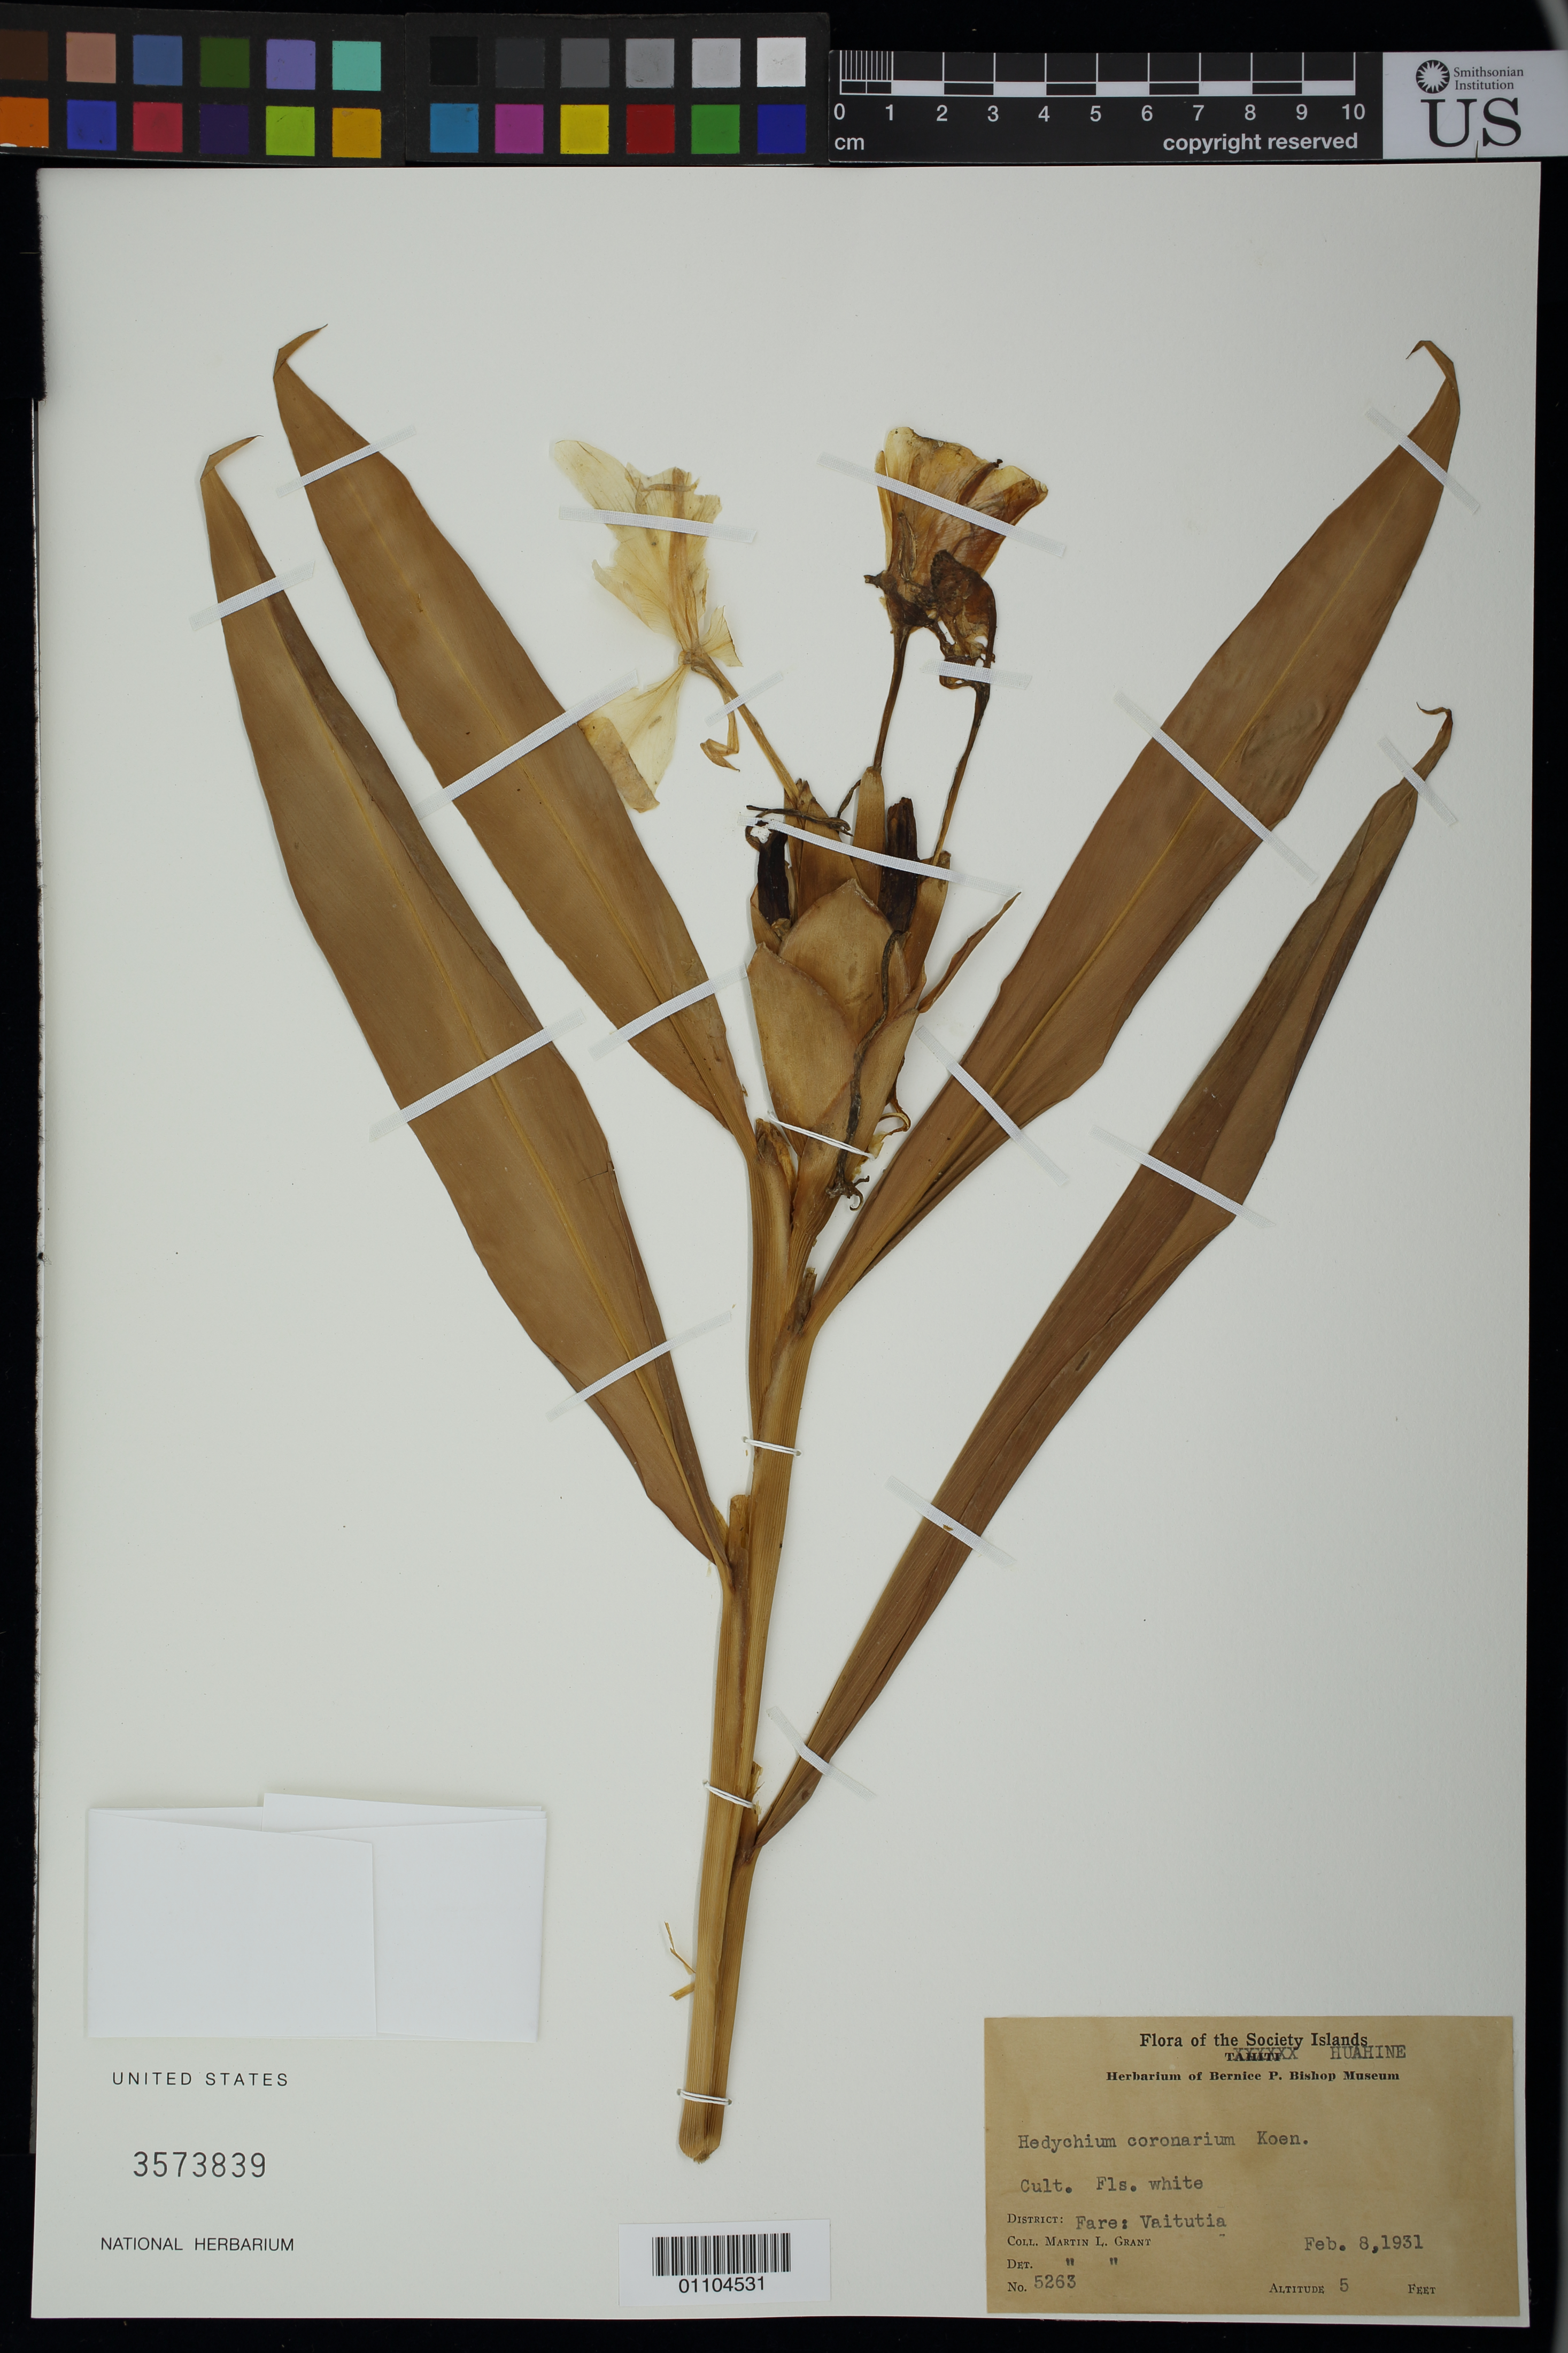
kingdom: Plantae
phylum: Tracheophyta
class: Liliopsida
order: Zingiberales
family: Zingiberaceae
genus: Hedychium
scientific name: Hedychium coronarium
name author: J. Koenig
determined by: Grant, M. L.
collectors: M. L. Grant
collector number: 5263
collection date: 1931-02-08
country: French Polynesia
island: Huahine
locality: Fare: Vaitutia.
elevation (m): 2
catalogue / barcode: US 3573839